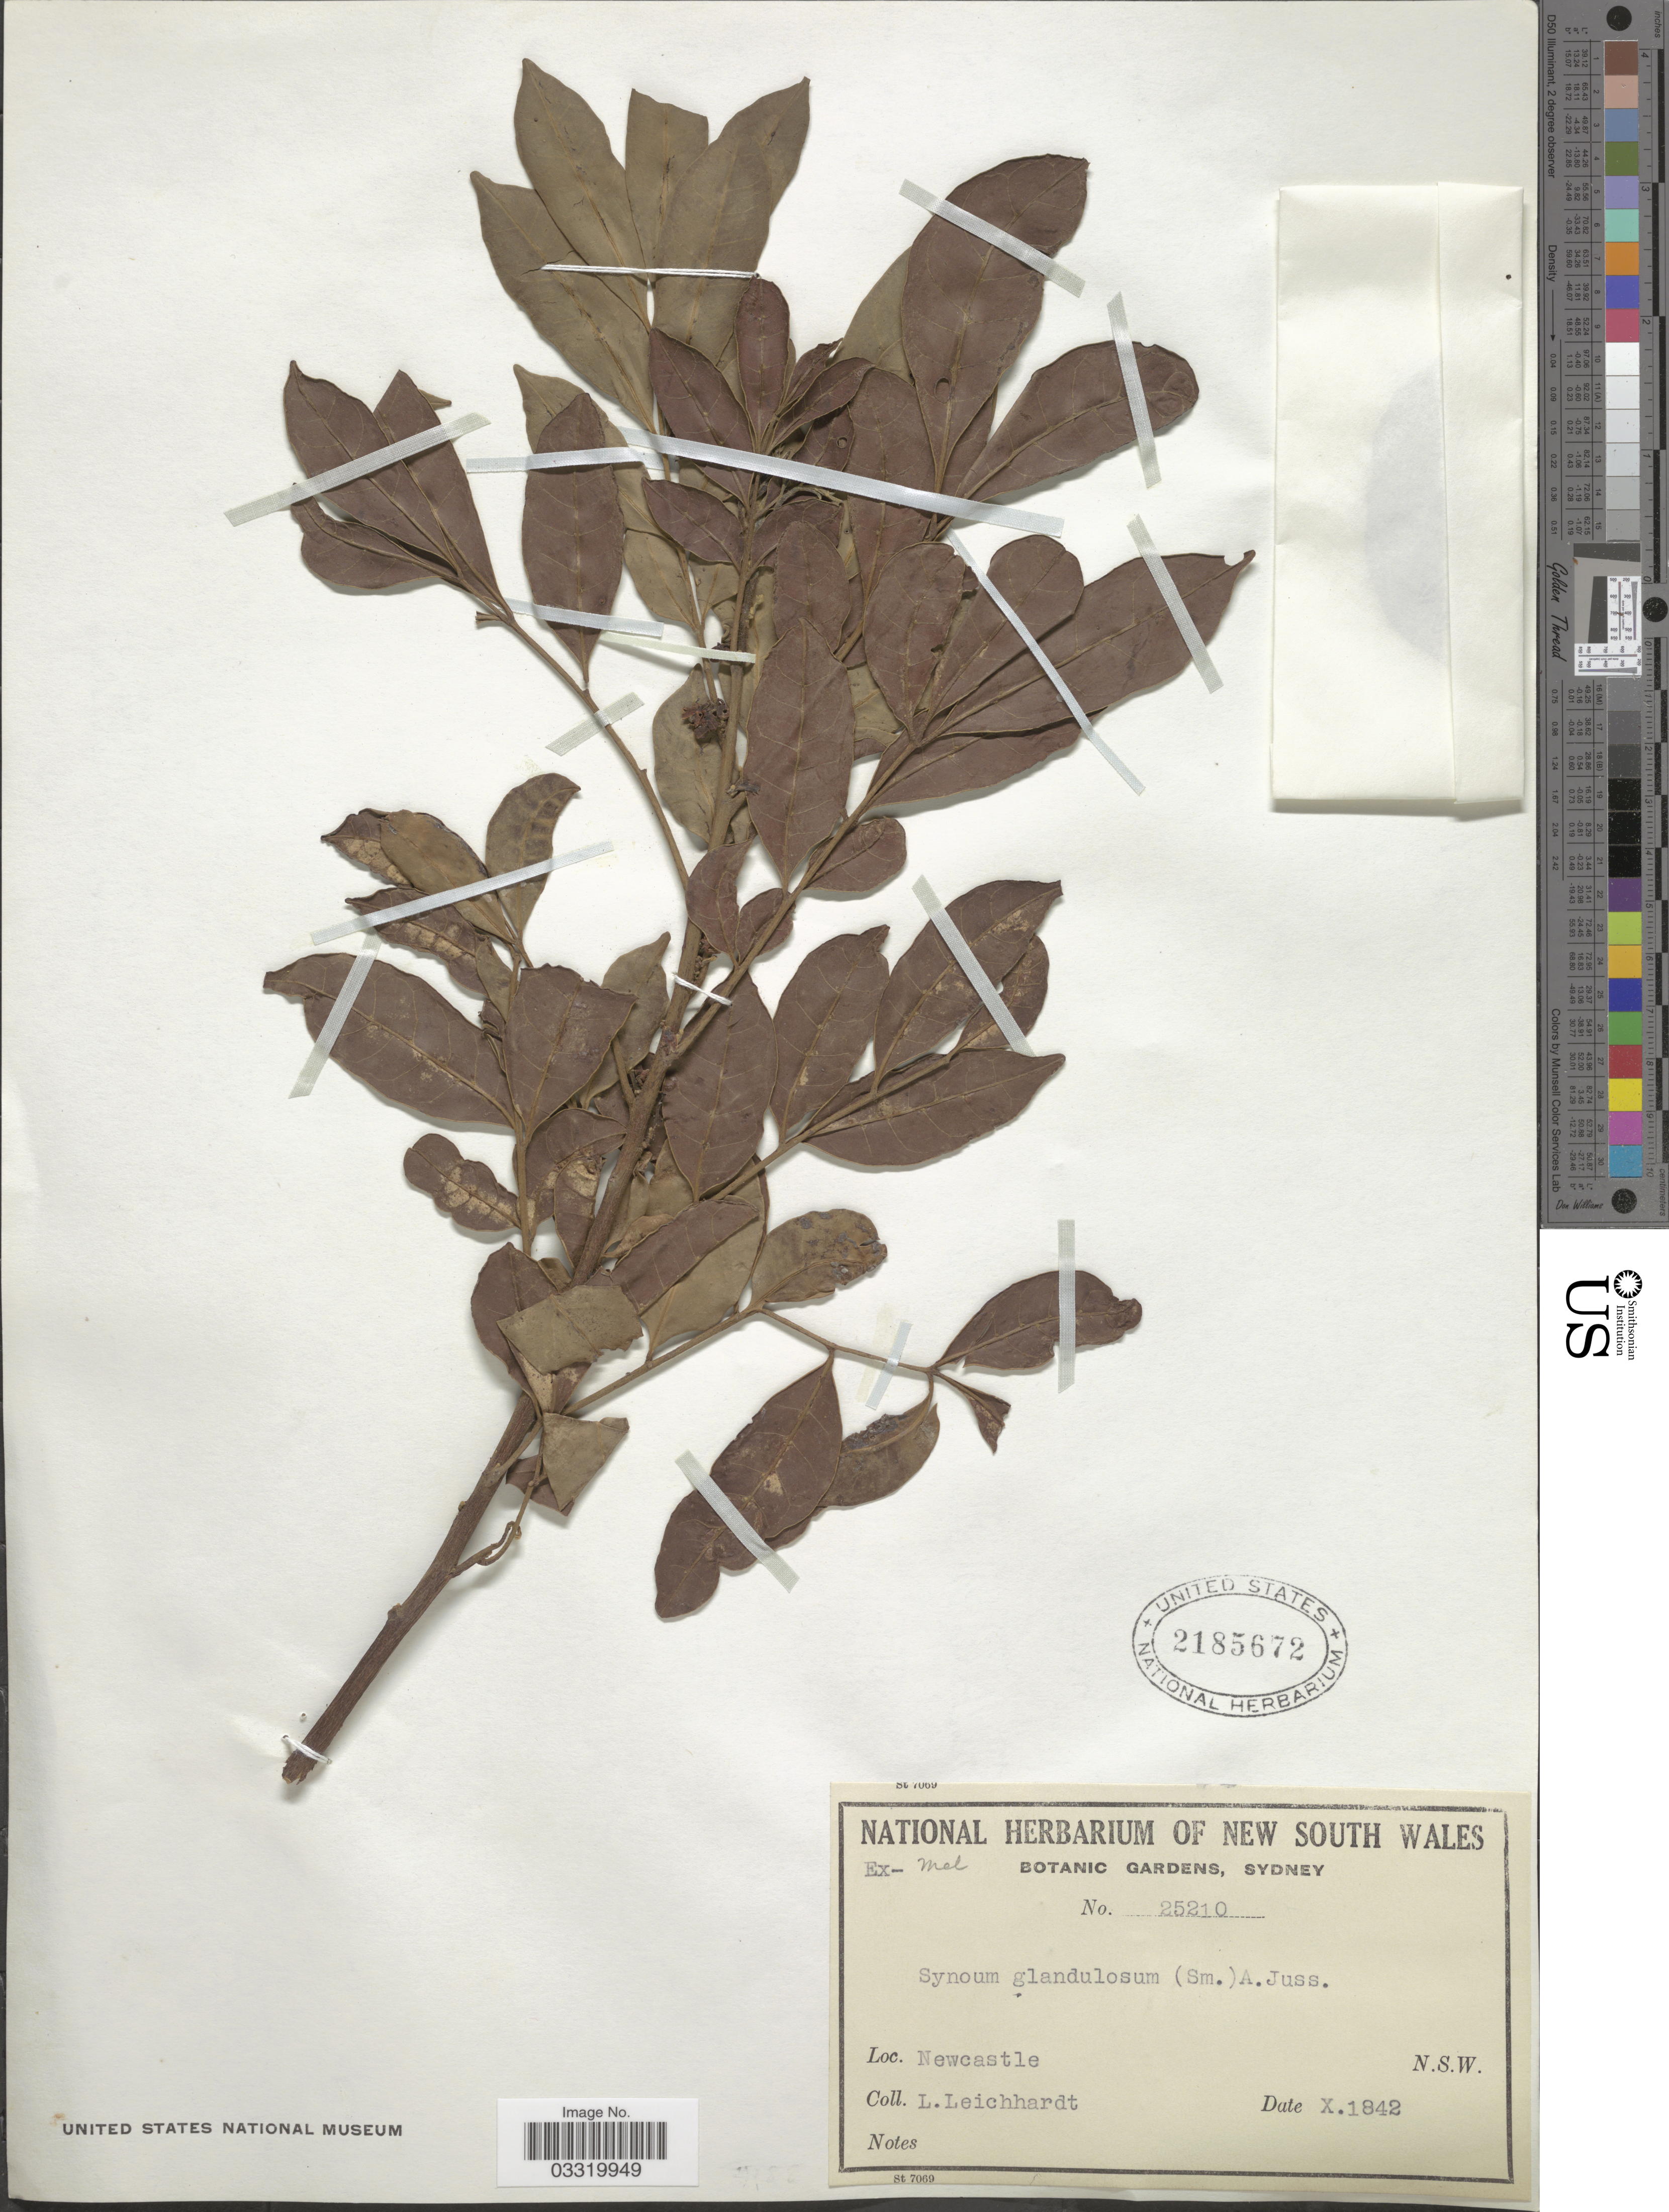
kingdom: Plantae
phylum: Tracheophyta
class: Magnoliopsida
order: Sapindales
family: Meliaceae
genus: Synoum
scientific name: Synoum glandulosum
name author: (Sm.) A. Juss.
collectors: L. Leichhardt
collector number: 25210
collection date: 1842-10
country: Australia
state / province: New South Wales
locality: Newcastle.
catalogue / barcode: US 2185672